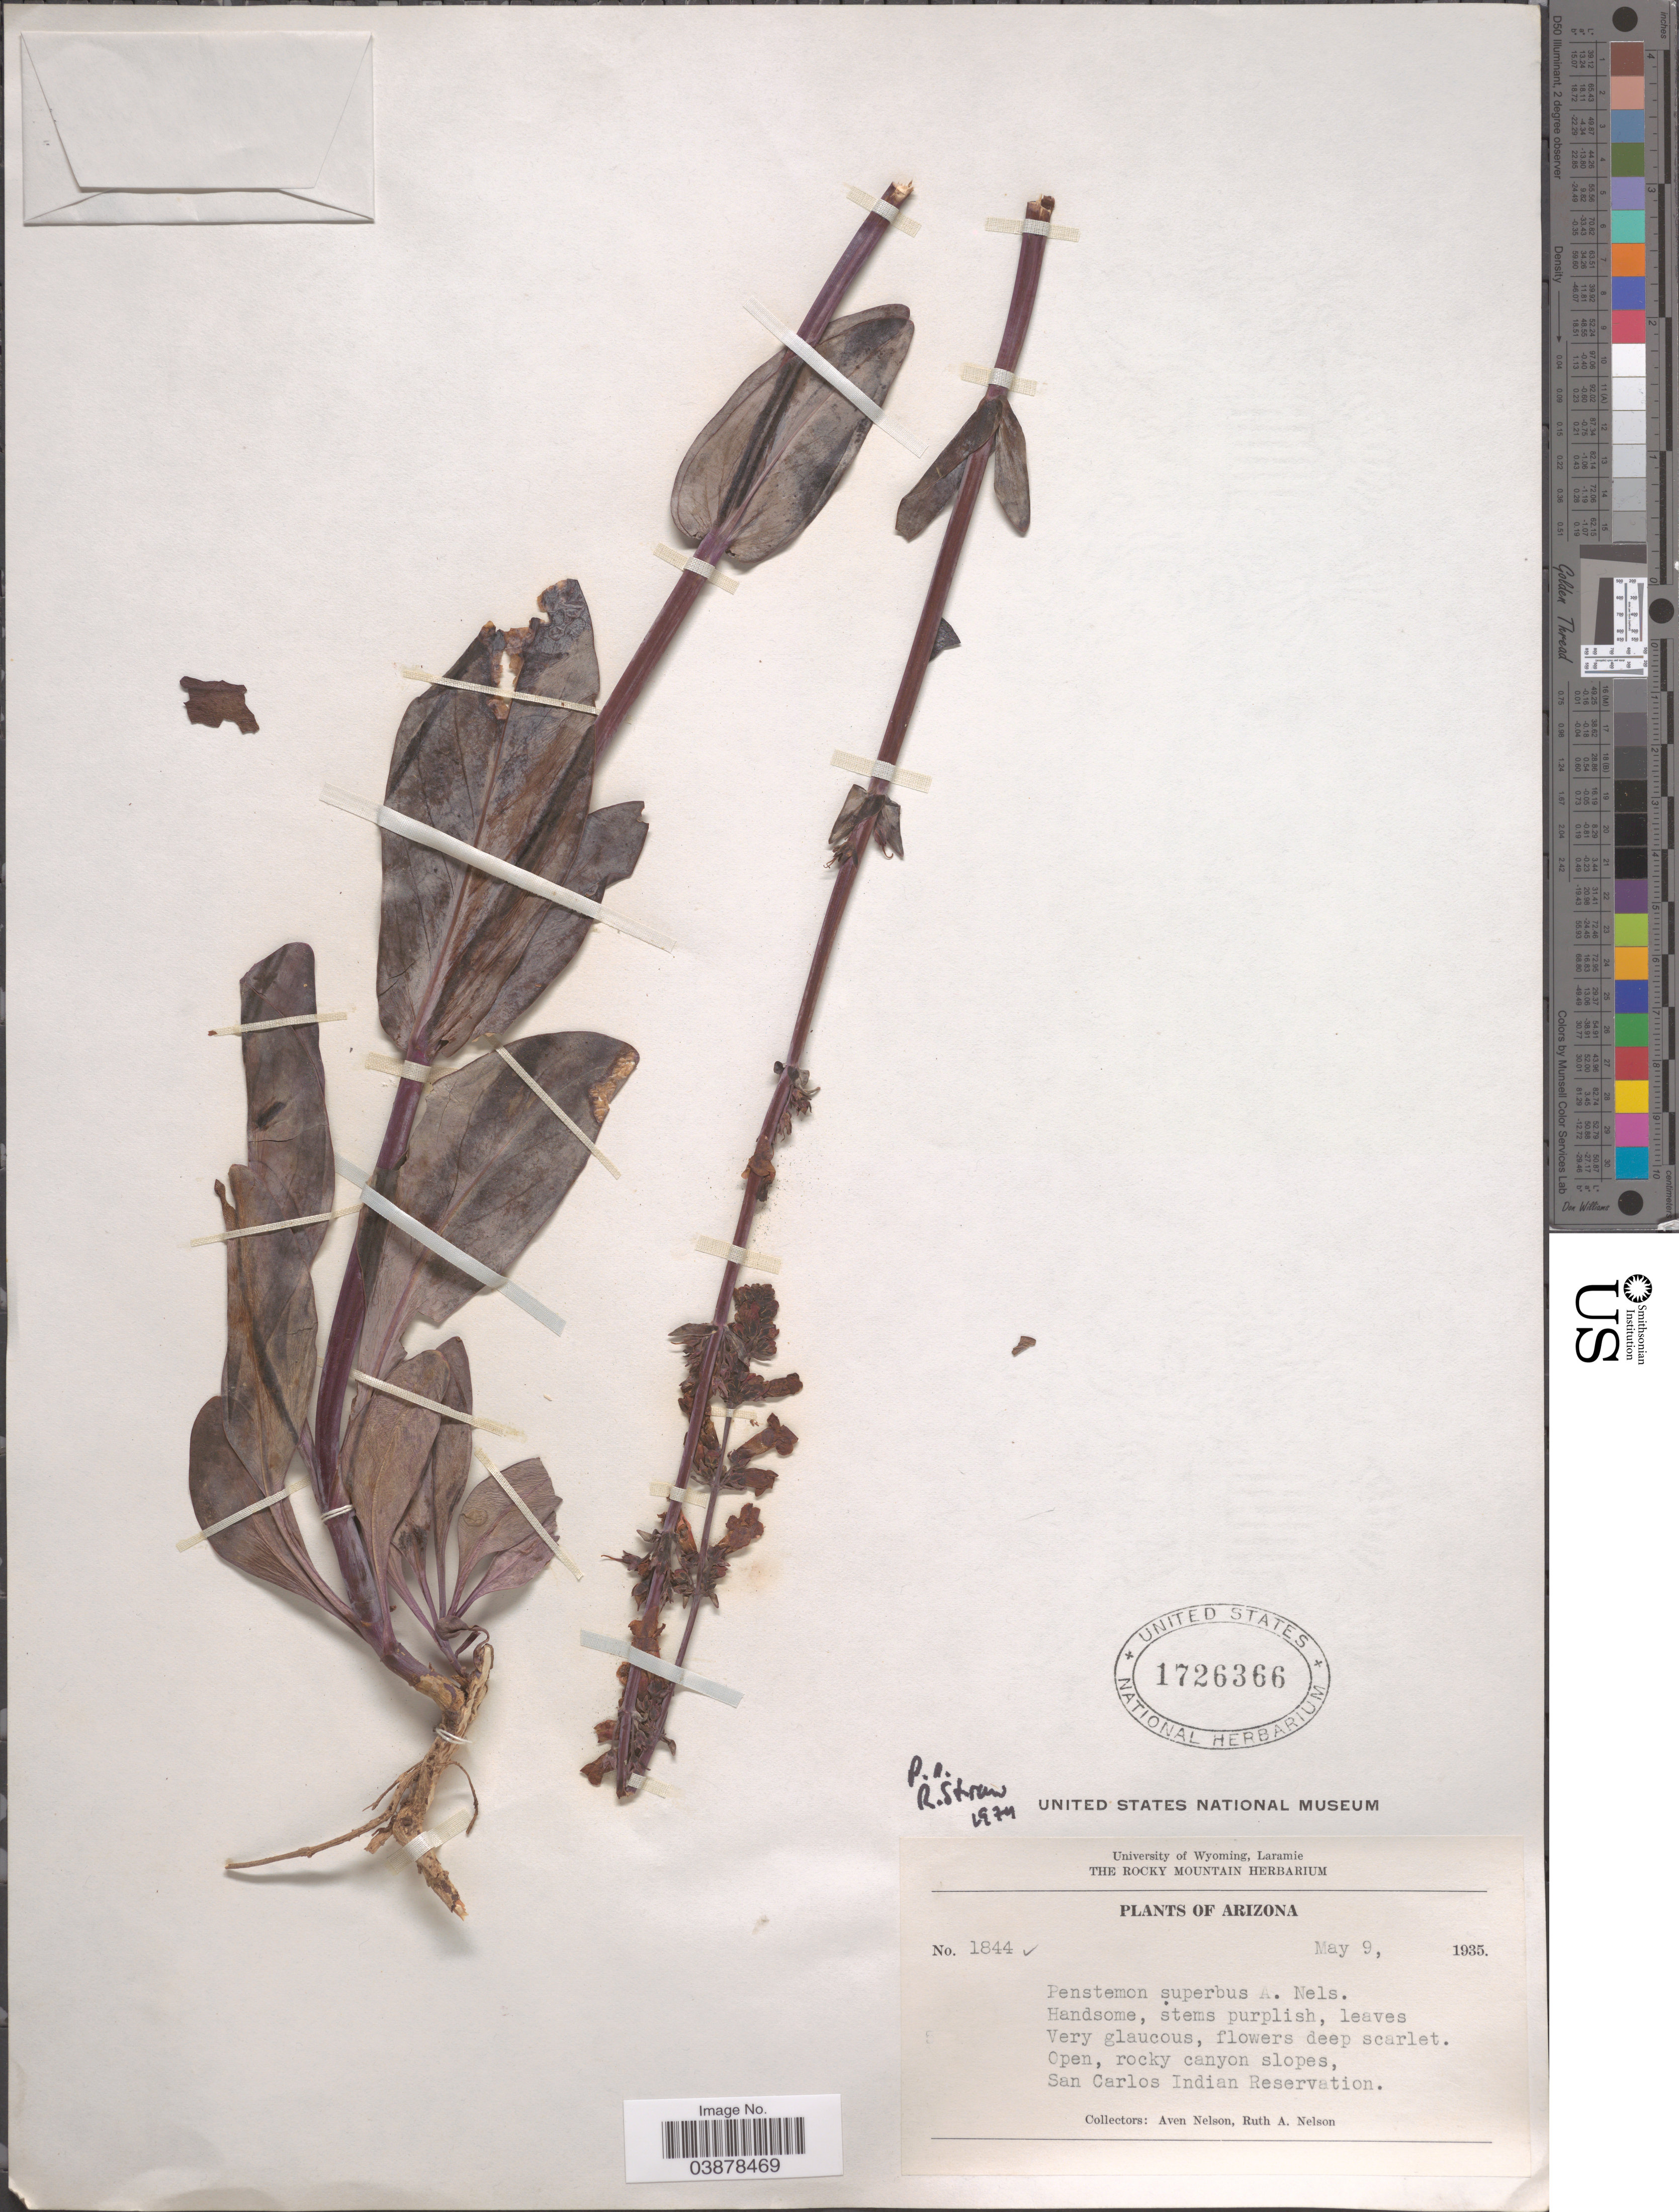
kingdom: Plantae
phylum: Tracheophyta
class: Magnoliopsida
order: Lamiales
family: Plantaginaceae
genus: Penstemon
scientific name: Penstemon superbus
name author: A. Nelson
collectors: A. Nelson & R. A. Nelson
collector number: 1844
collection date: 1935-05-09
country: United States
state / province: Arizona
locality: Open, rocky canyon slopes, San Carlos Indian Reservation.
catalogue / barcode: US 1726366